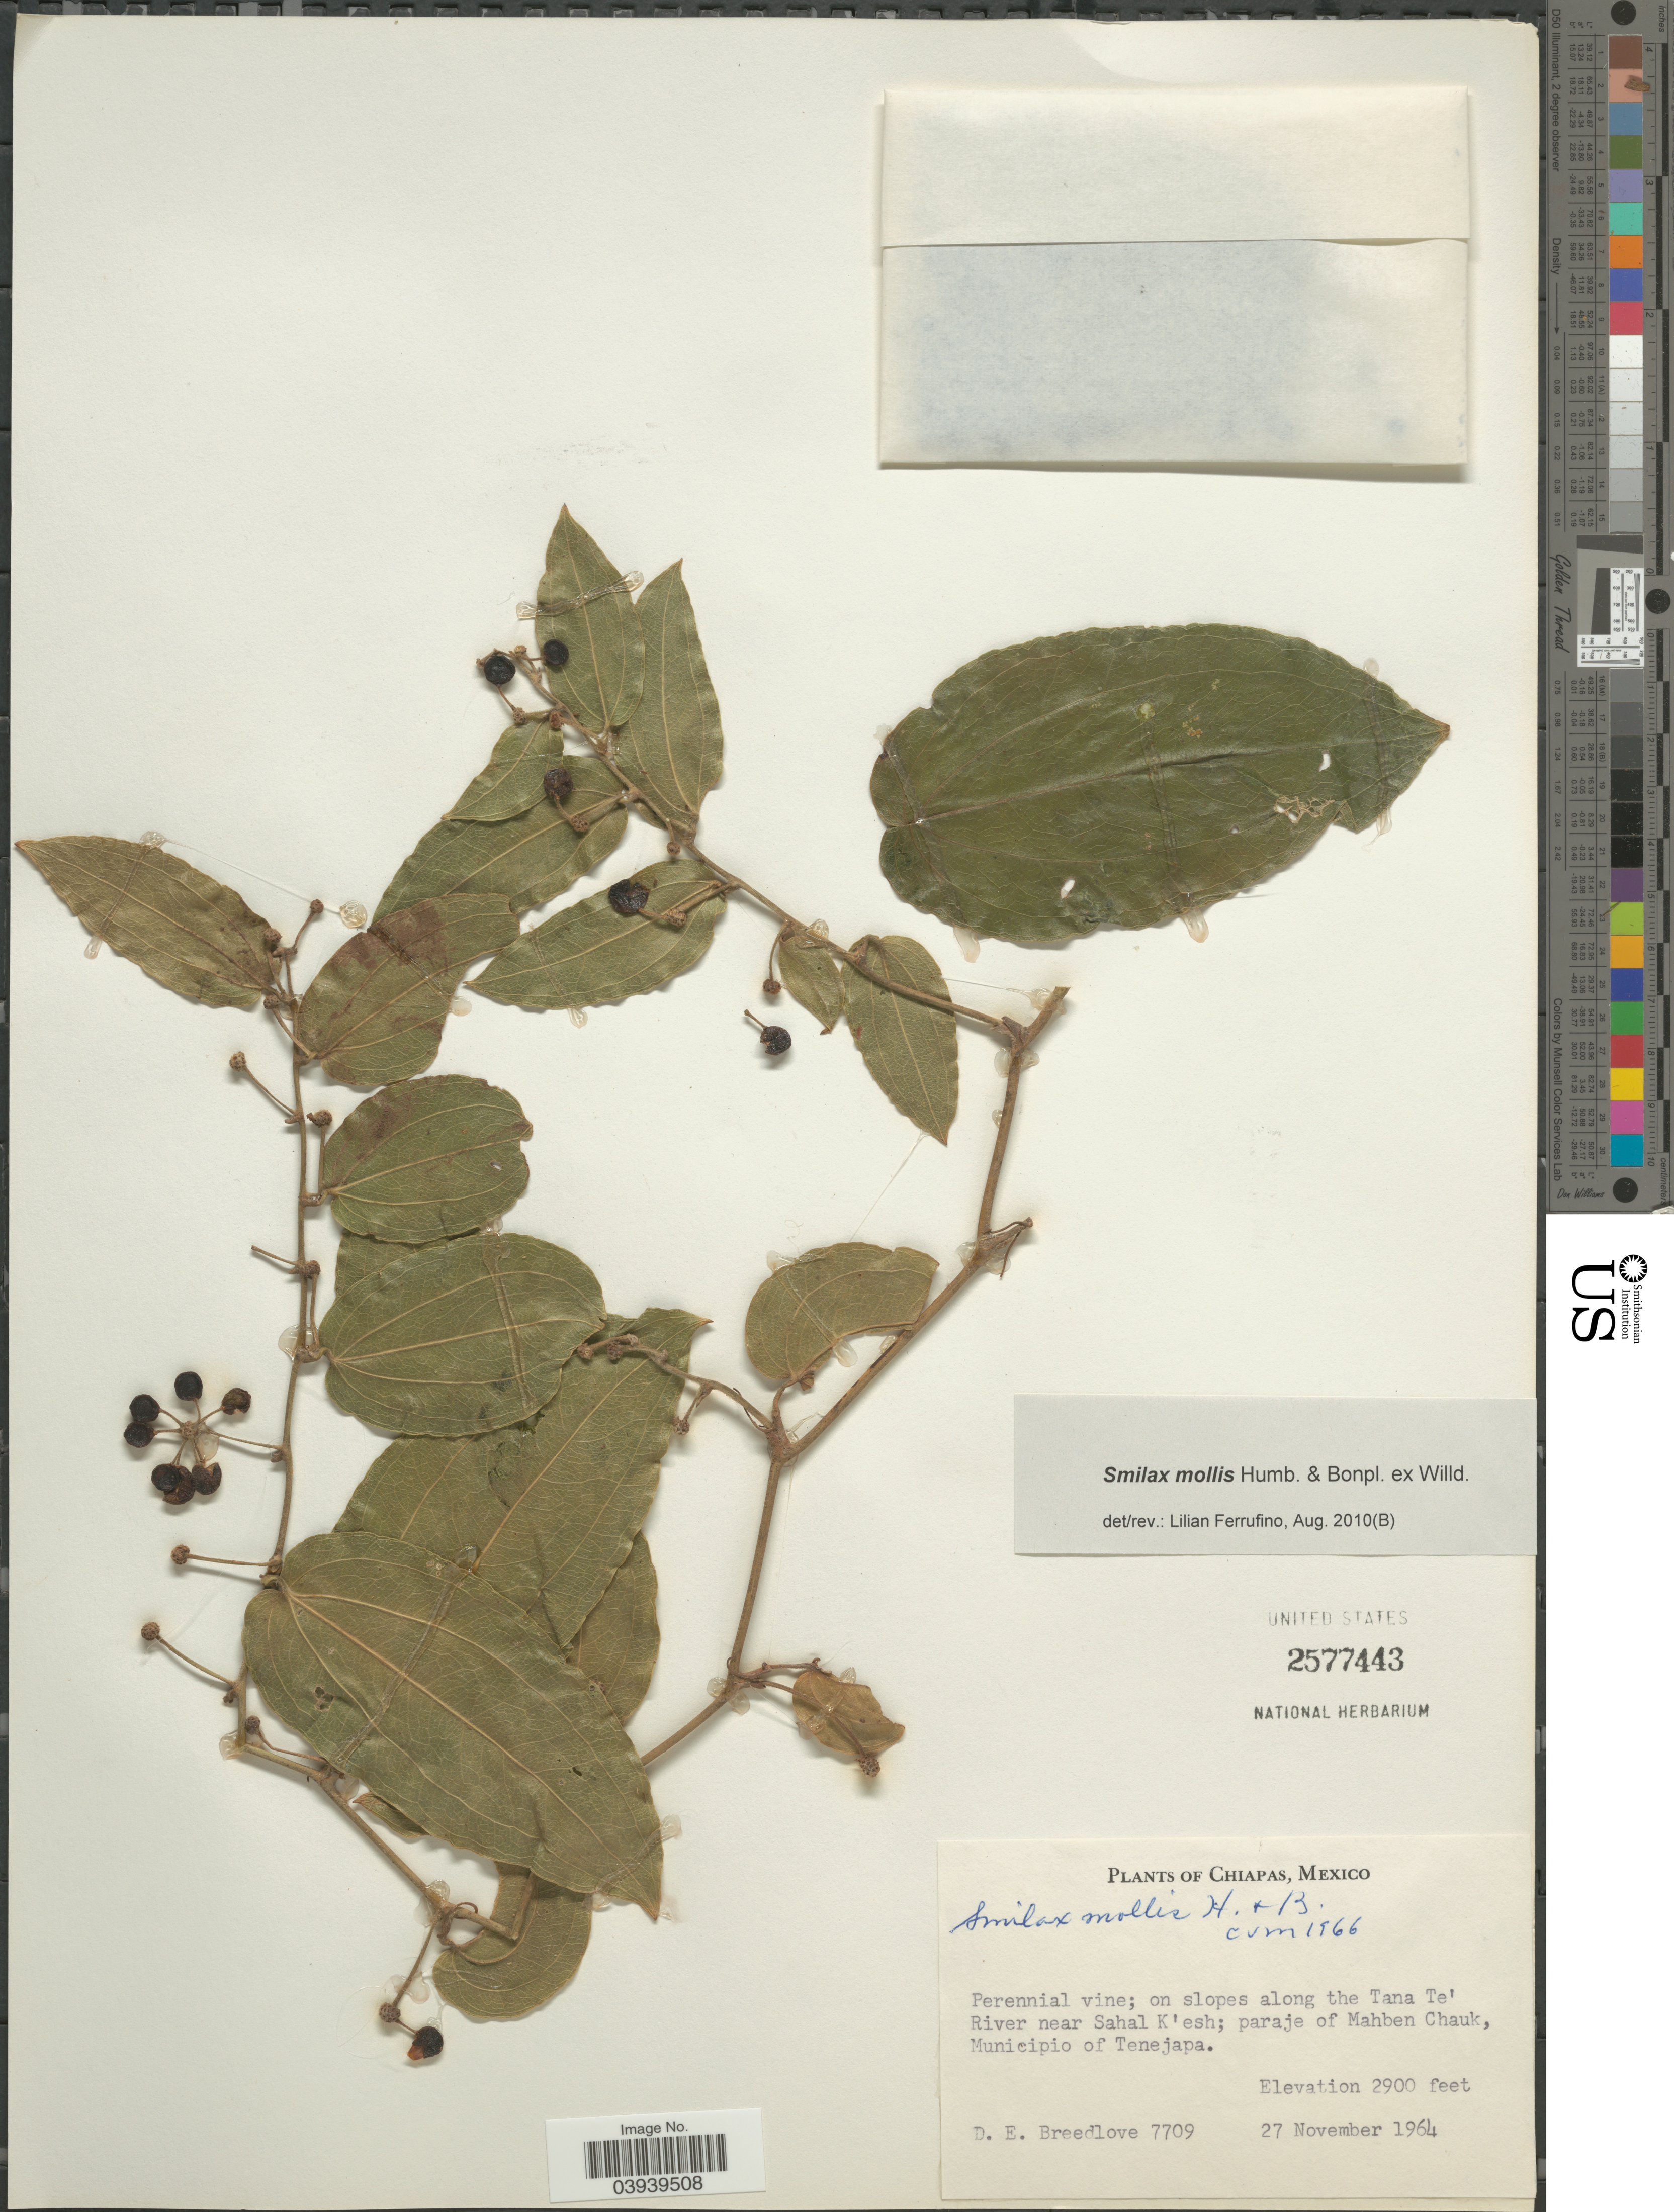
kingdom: Plantae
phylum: Tracheophyta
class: Liliopsida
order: Liliales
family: Smilacaceae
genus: Smilax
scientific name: Smilax mollis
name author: Humb. & Bonpl. ex Willd.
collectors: D. E. Breedlove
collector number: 7709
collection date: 1964-11-27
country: Mexico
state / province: Chiapas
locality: On slopes along the Tana Te' River near Sahal K' esh; paraje of Mahben Chauk, Municipio of Tenejapa.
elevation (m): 884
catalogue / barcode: US 2577443